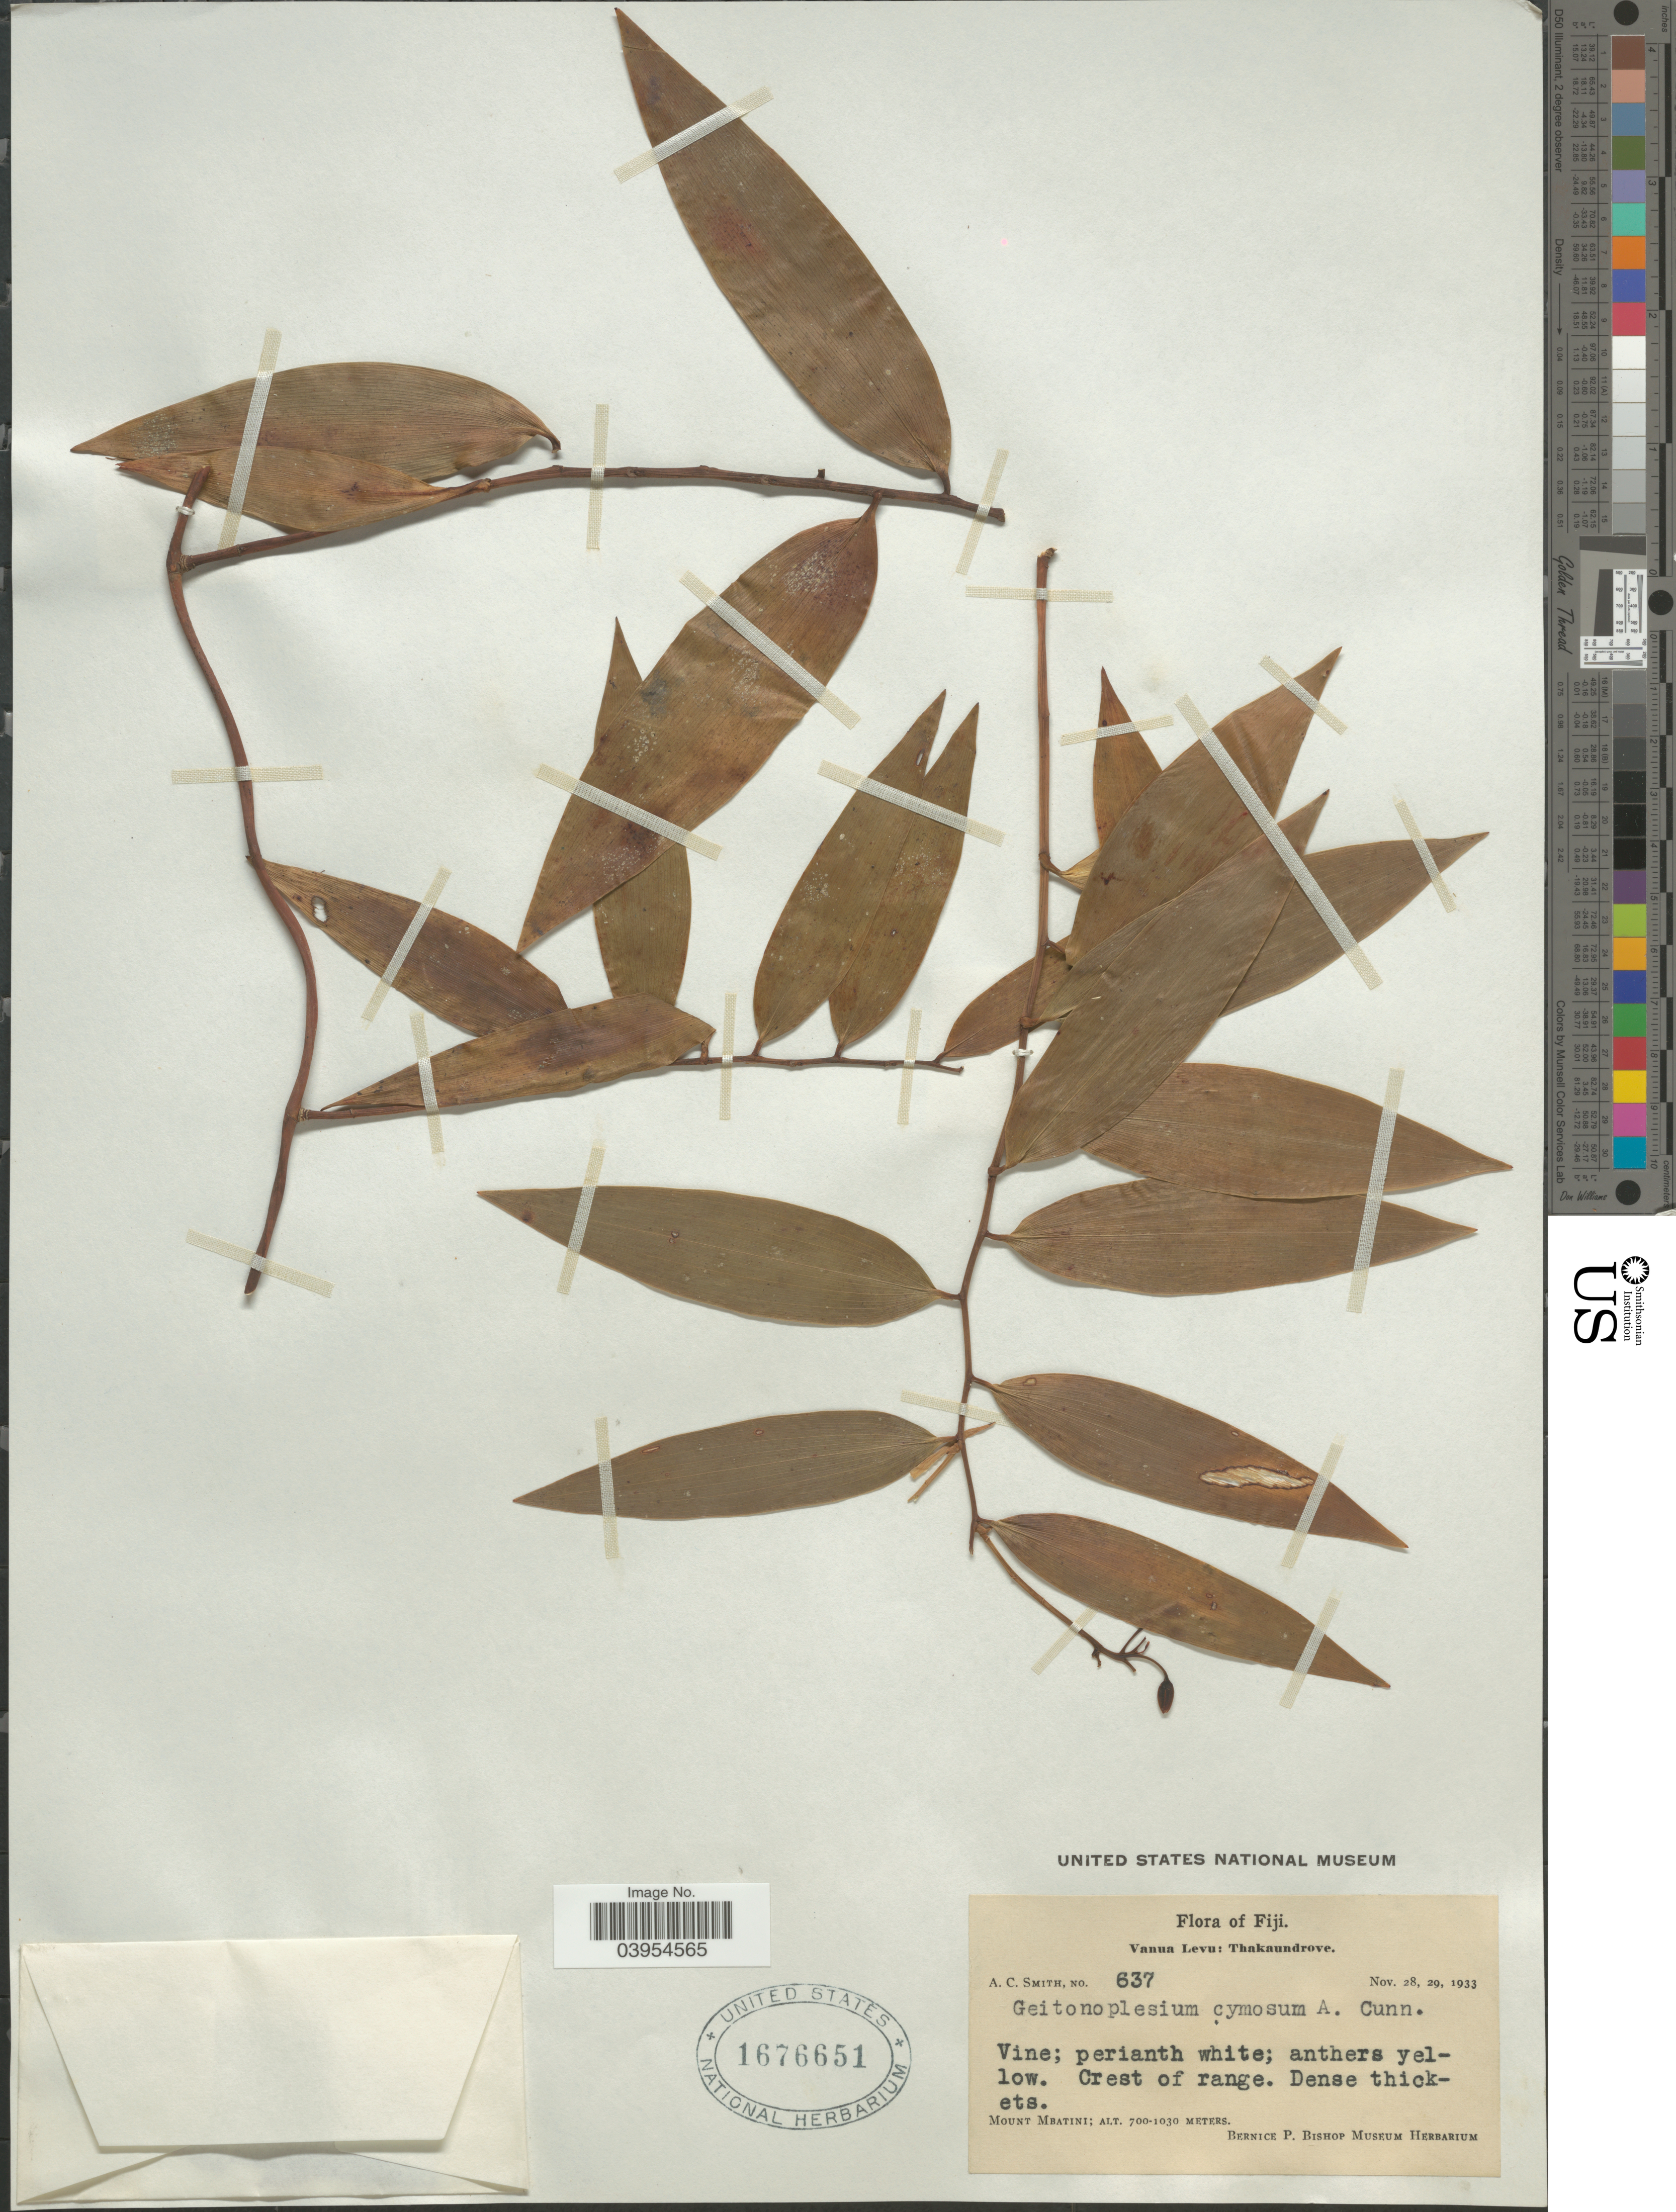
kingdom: Plantae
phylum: Tracheophyta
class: Liliopsida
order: Asparagales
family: Asphodelaceae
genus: Geitonoplesium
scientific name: Geitonoplesium cymosum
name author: (R. Br.) A. Cunn. ex Hook.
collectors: A. C. Smith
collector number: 637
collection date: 1933-11-28/1933-11-29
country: Fiji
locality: Vanua Levu: Thakaundrove. Mount Mbatini.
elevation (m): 700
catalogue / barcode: US 1676651